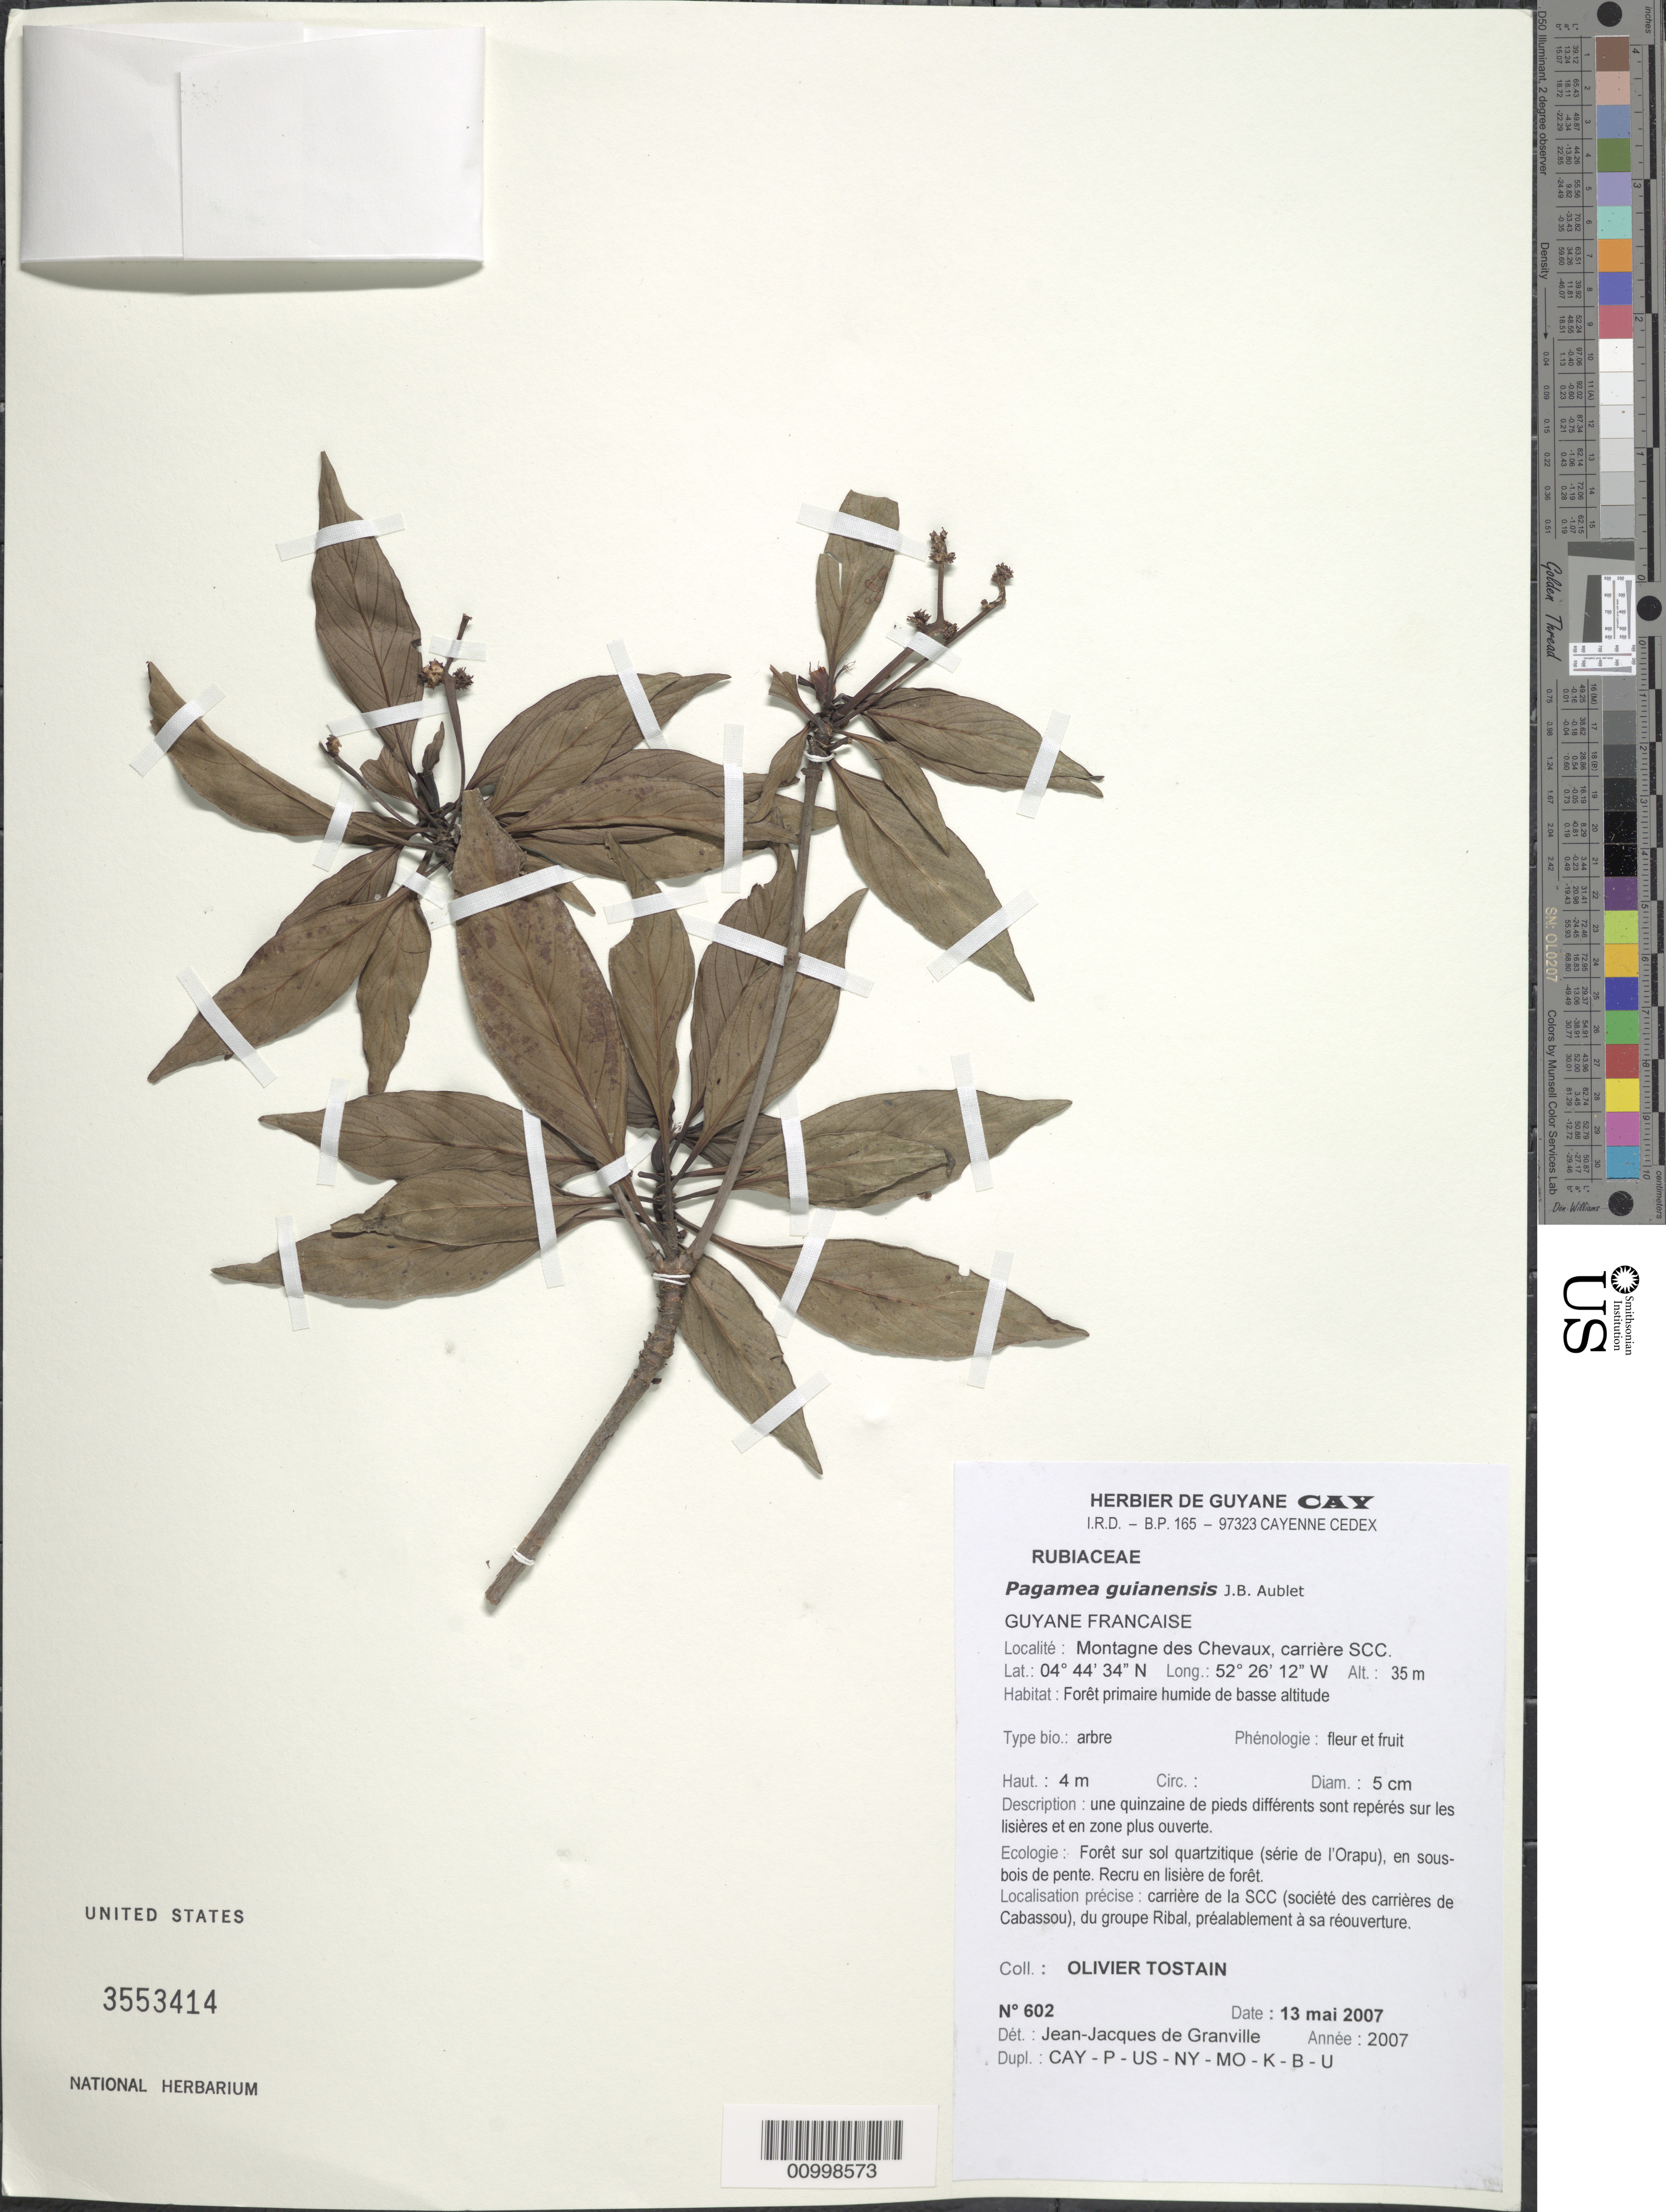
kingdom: Plantae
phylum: Tracheophyta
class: Magnoliopsida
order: Gentianales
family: Rubiaceae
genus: Pagamea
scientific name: Pagamea guianensis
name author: Aubl.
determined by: Granville, J. J. de, (CAY), Institut de Recherche pour le Developpement (IRD) (FRENCH GUIANA)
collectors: O. Tostain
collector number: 602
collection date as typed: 13-May-07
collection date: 2007-05-13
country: French Guiana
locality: Montagne des Chevaux, carriere SCC (societe des carrieres de Cabassou), du groupe Ribal, prealablement a sa reouverture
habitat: Foret primaire humide de basse altitude. Foret sur sol quartzitique (serie de l'Orapu), en sous-bois depente. Recru en lisiere de foret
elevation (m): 35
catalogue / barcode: US 3553414